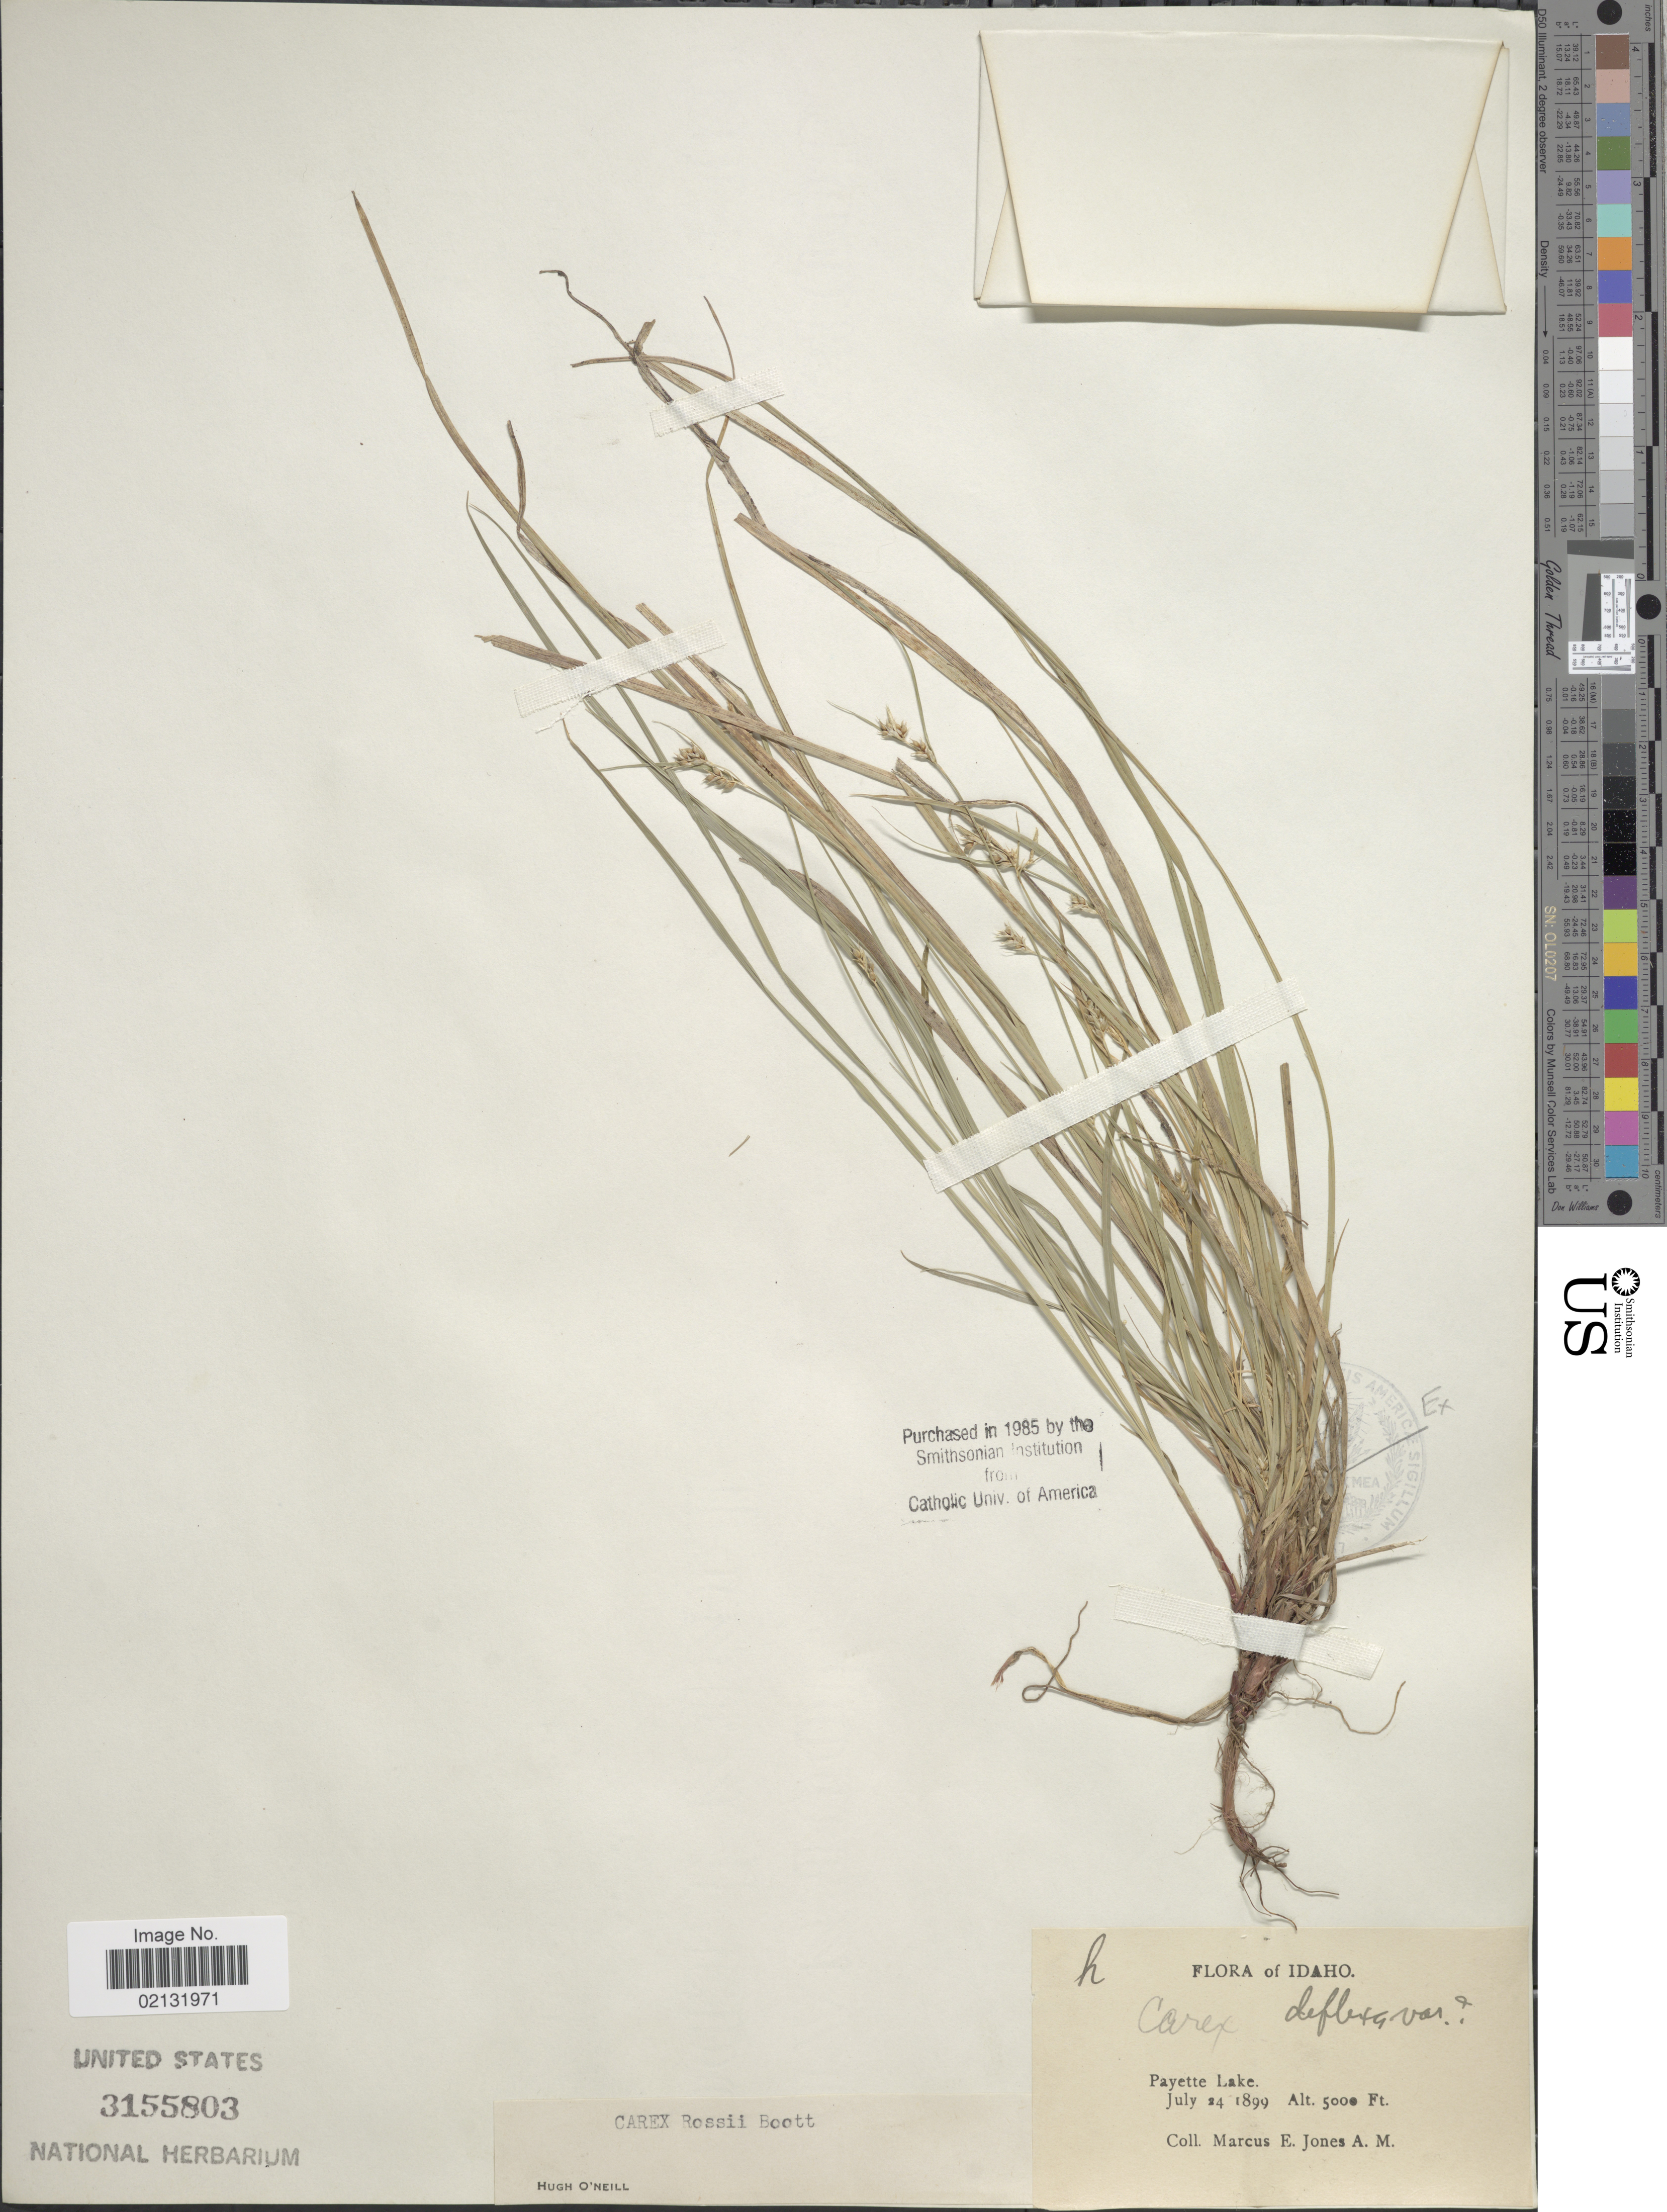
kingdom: Plantae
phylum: Tracheophyta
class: Liliopsida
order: Poales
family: Cyperaceae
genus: Carex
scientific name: Carex rossii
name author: Boott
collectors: M. E. Jones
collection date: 1899-07-24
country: United States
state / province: Idaho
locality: Payette Lake.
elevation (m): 1524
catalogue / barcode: US 3155803